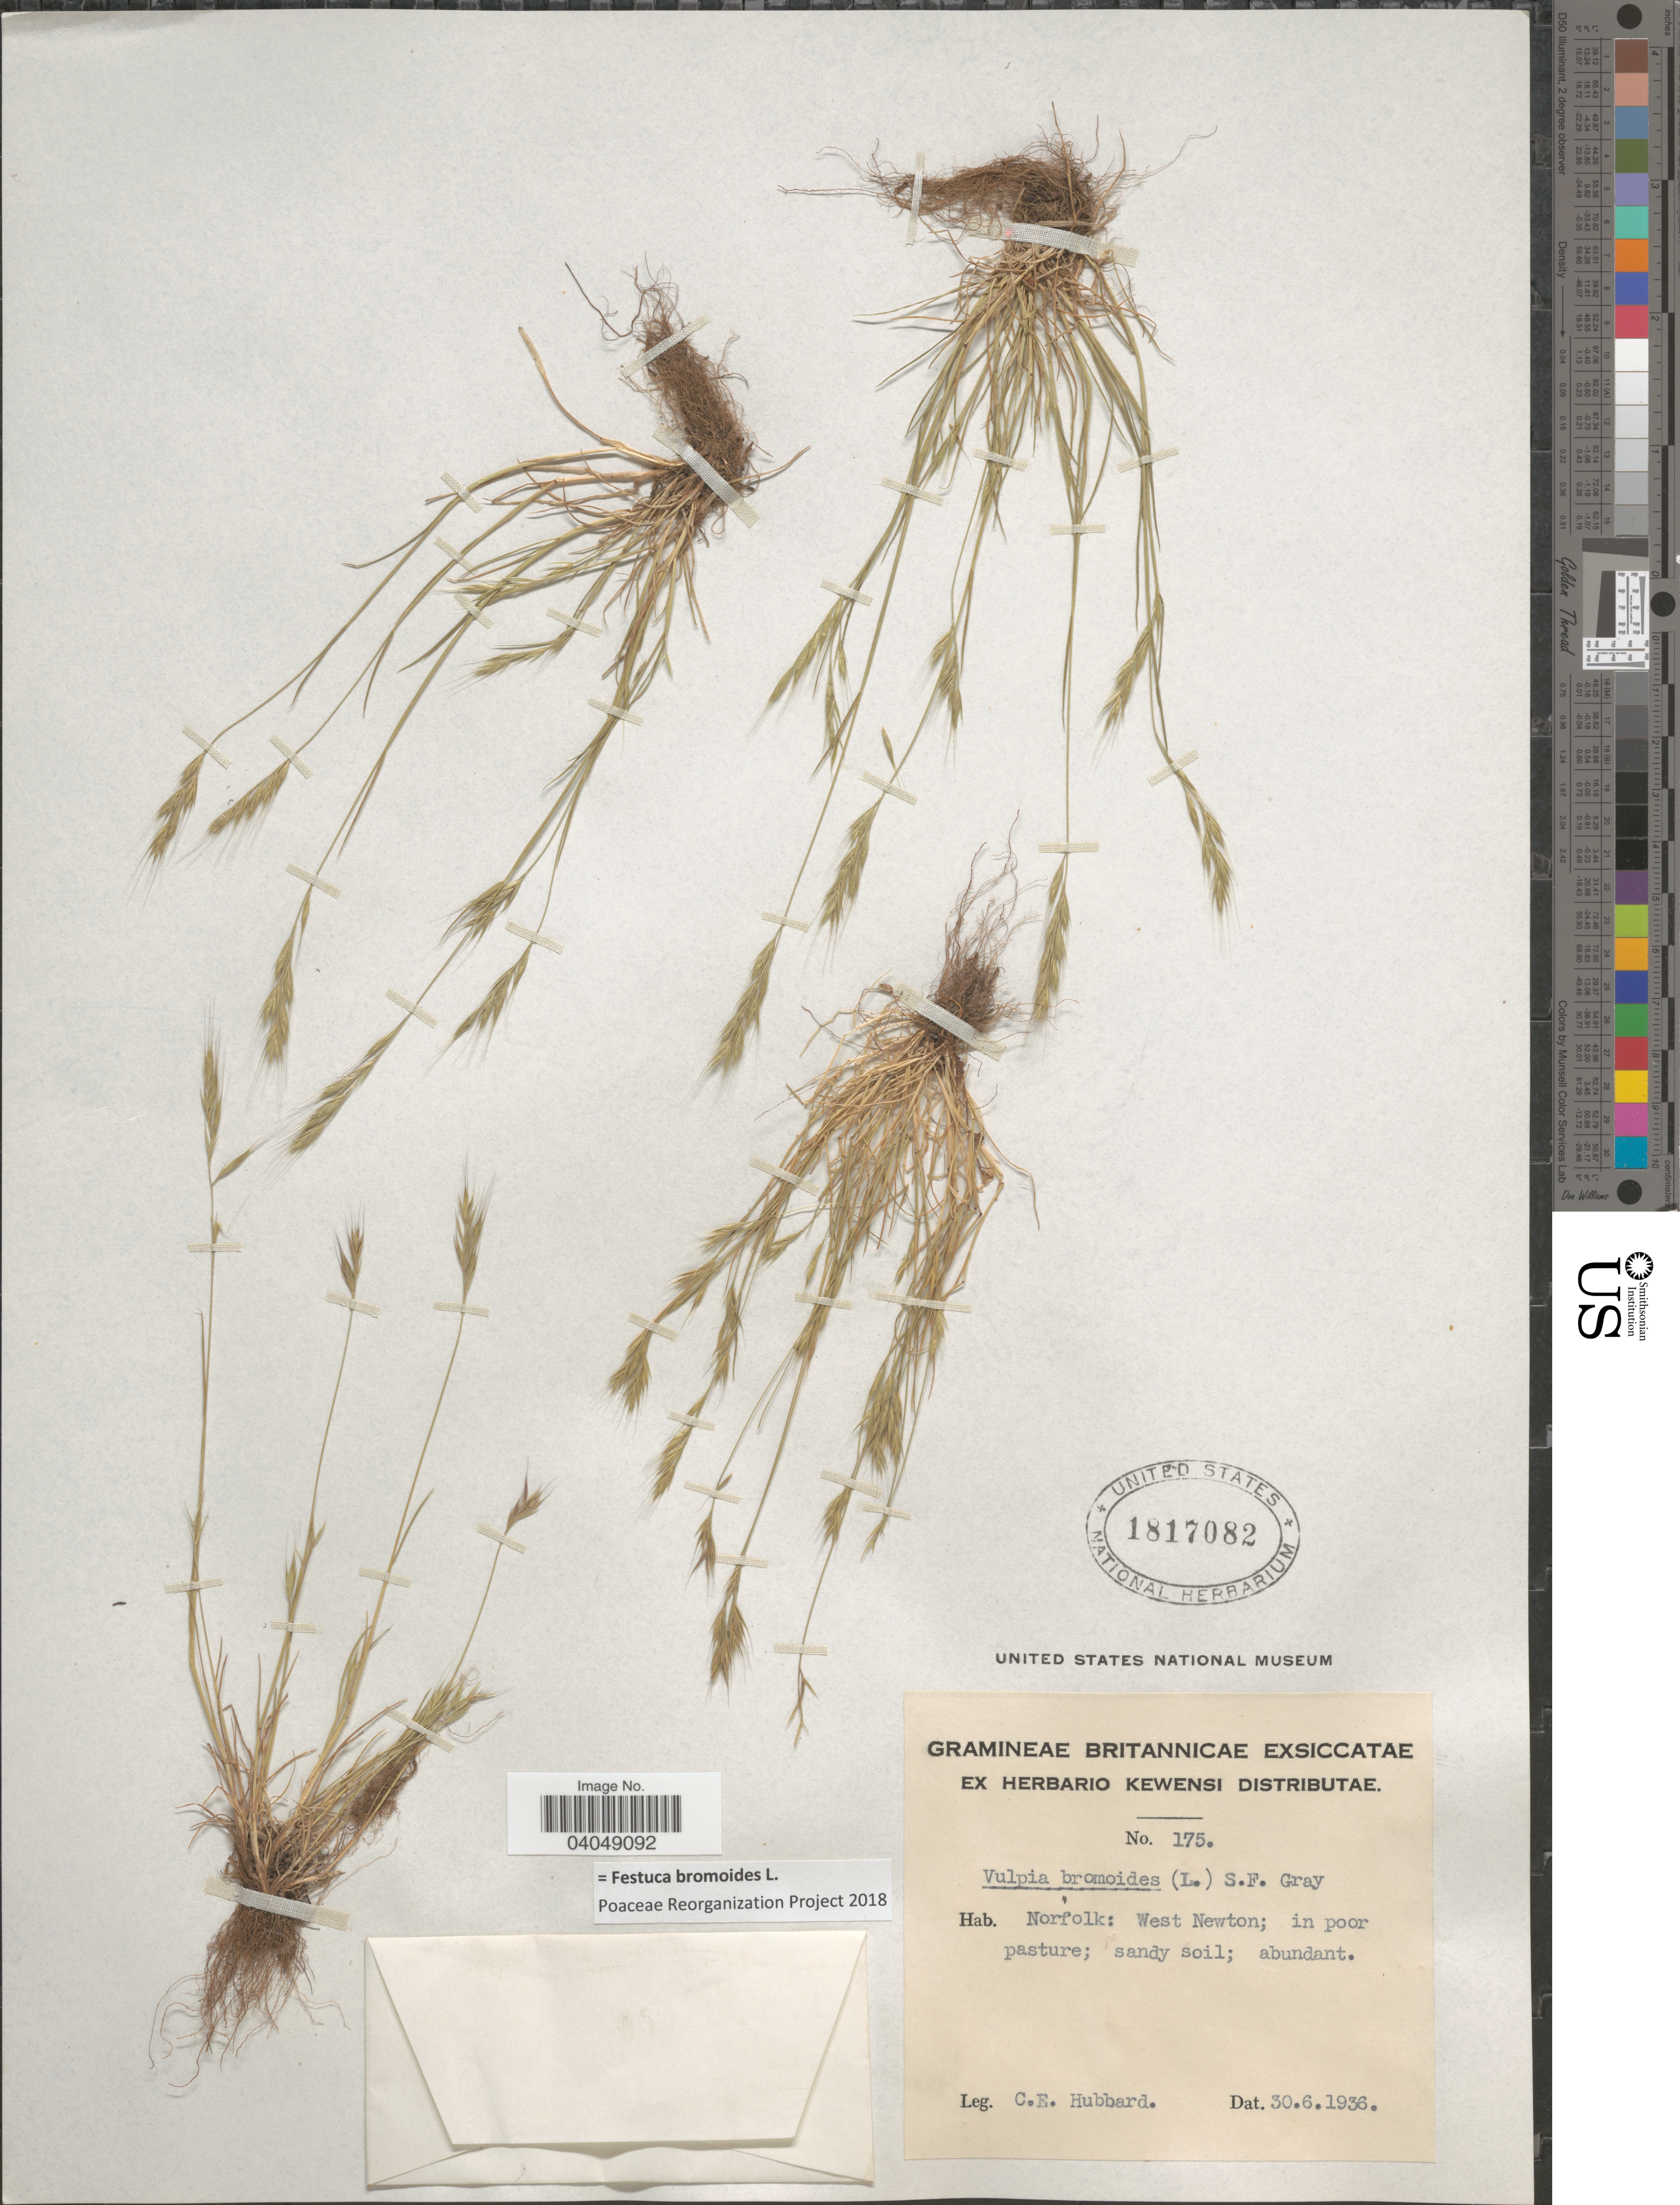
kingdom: Plantae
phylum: Tracheophyta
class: Liliopsida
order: Poales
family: Poaceae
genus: Festuca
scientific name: Festuca bromoides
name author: L.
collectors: C. E. Hubbard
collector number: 175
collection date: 1936-06-30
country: United Kingdom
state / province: England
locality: Norfolk: West Newton.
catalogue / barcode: US 1817082